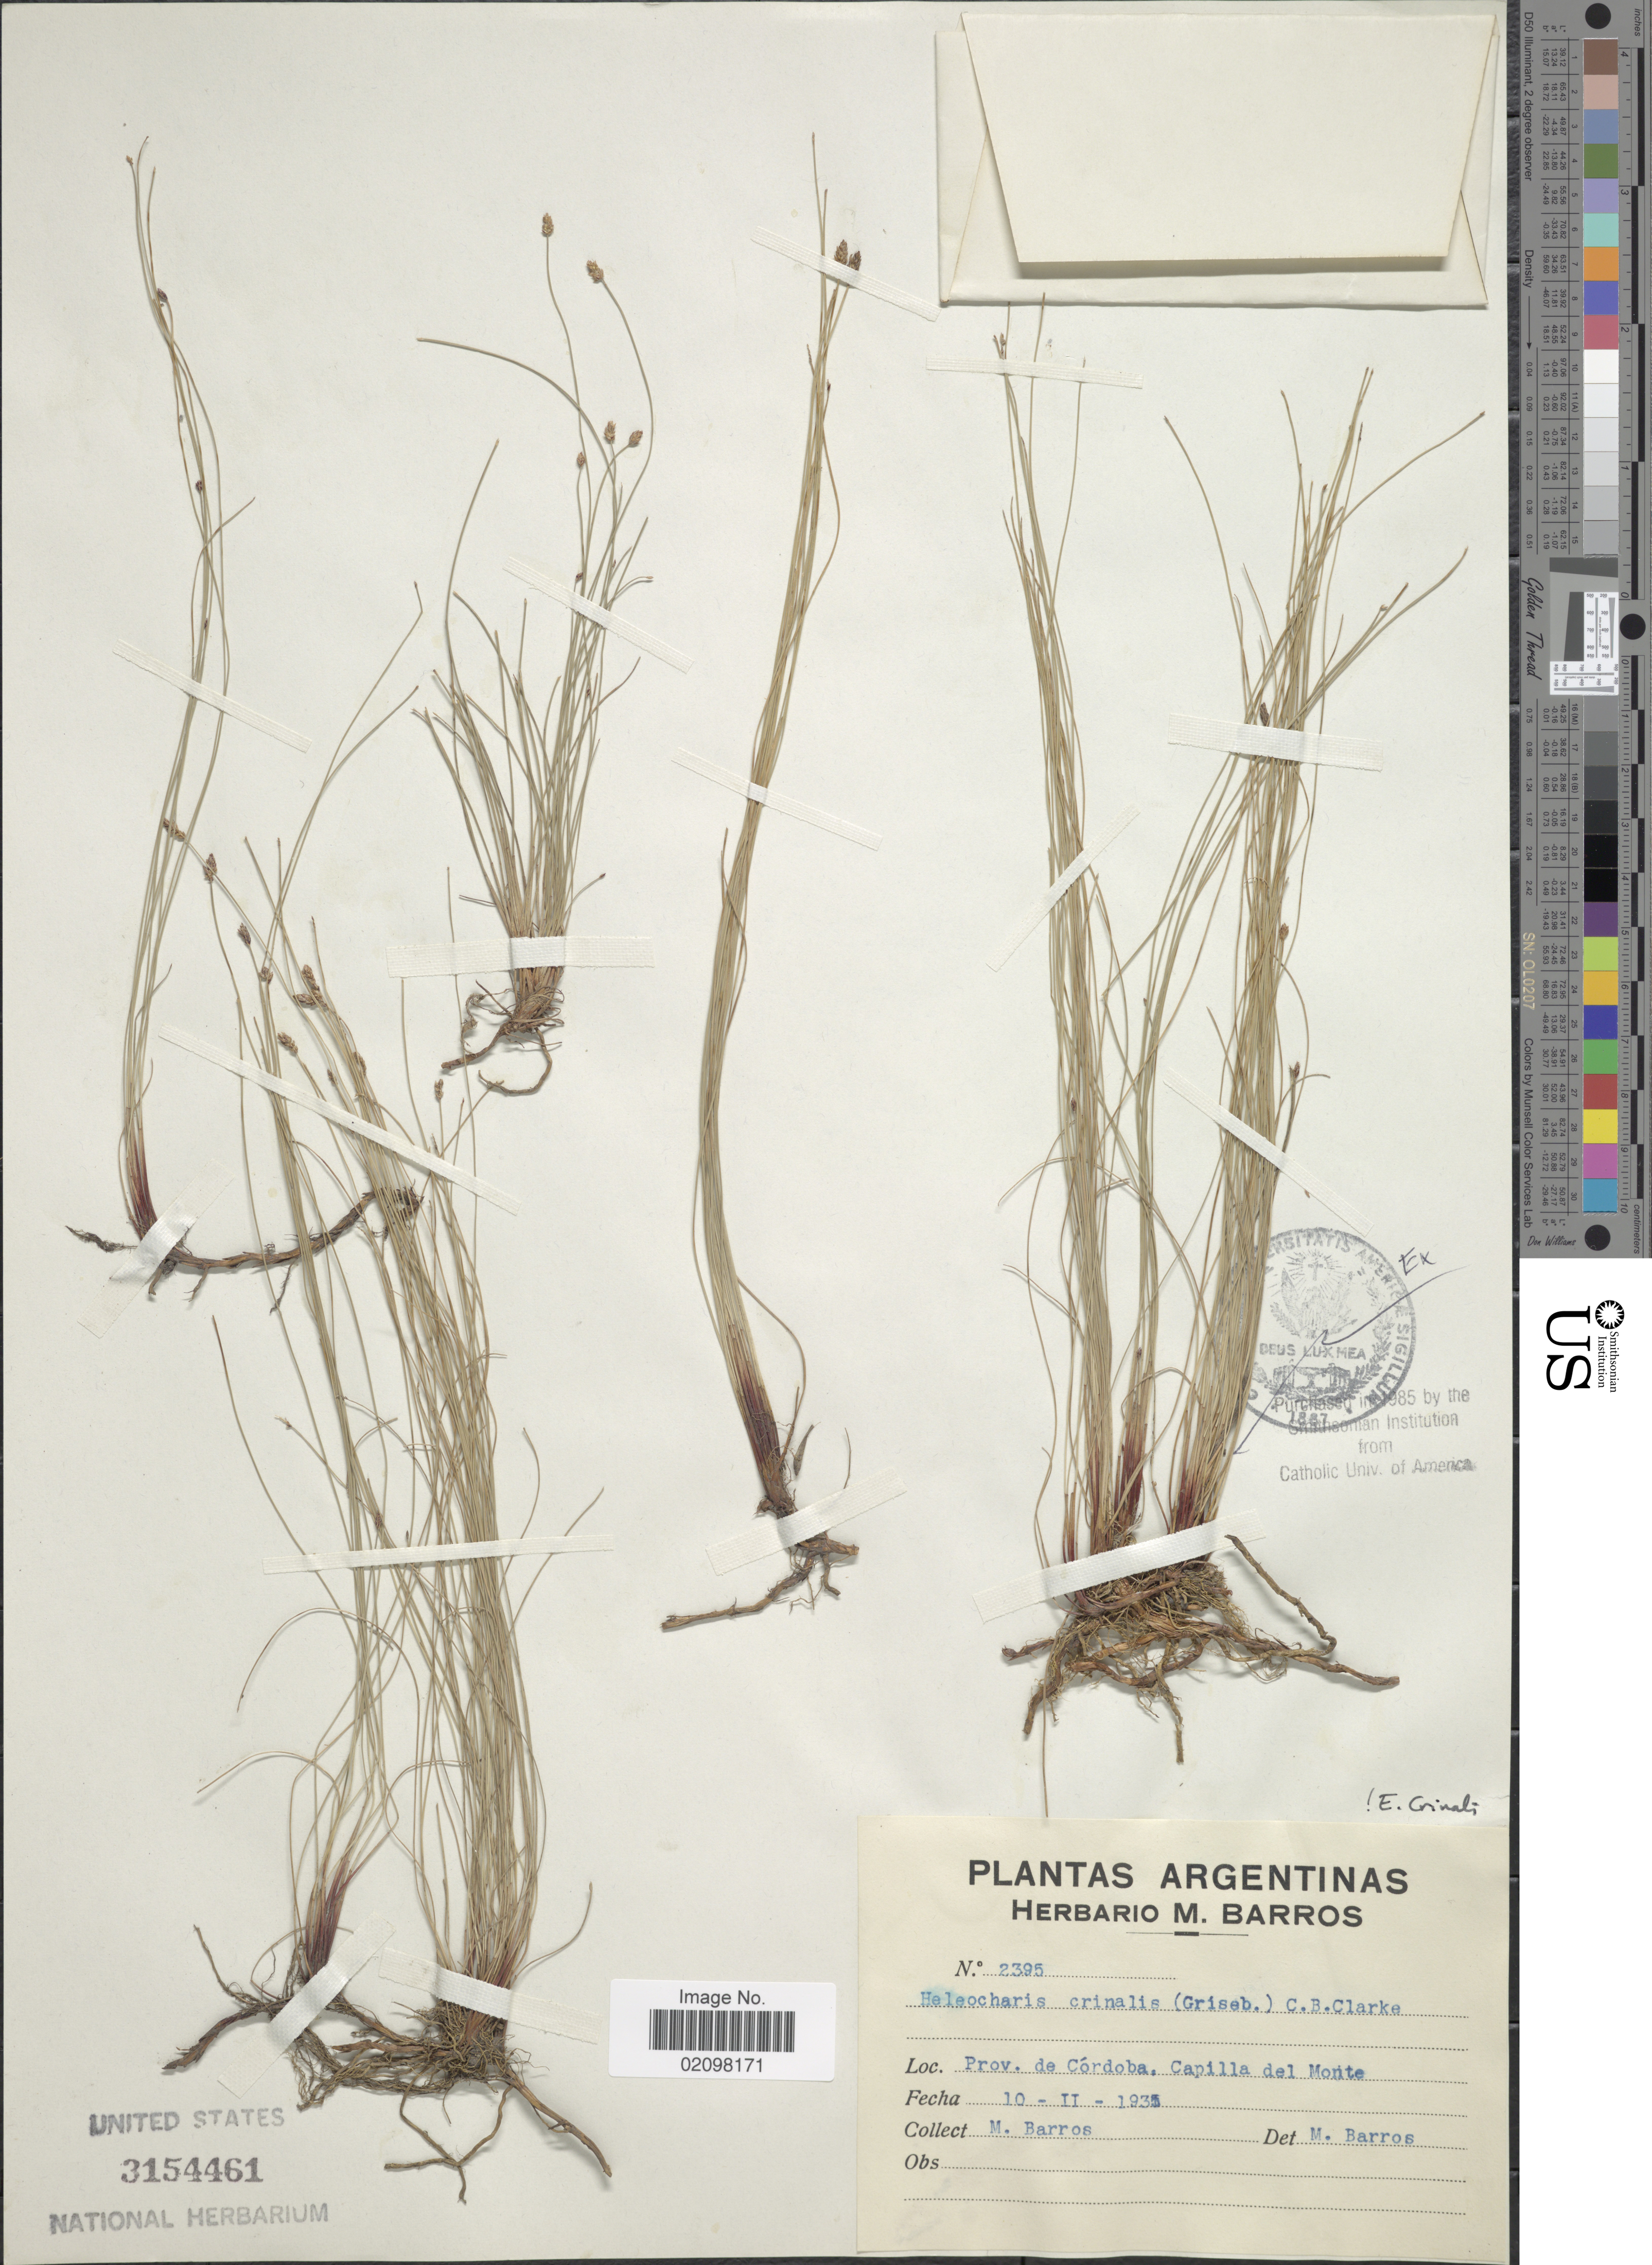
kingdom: Plantae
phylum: Tracheophyta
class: Liliopsida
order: Poales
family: Cyperaceae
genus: Eleocharis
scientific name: Eleocharis crinalis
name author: (Griseb.) C.B. Clarke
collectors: M. Barros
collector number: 2395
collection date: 1935-02-10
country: Argentina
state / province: Cordoba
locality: Capilla del Monte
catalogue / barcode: US 3154461